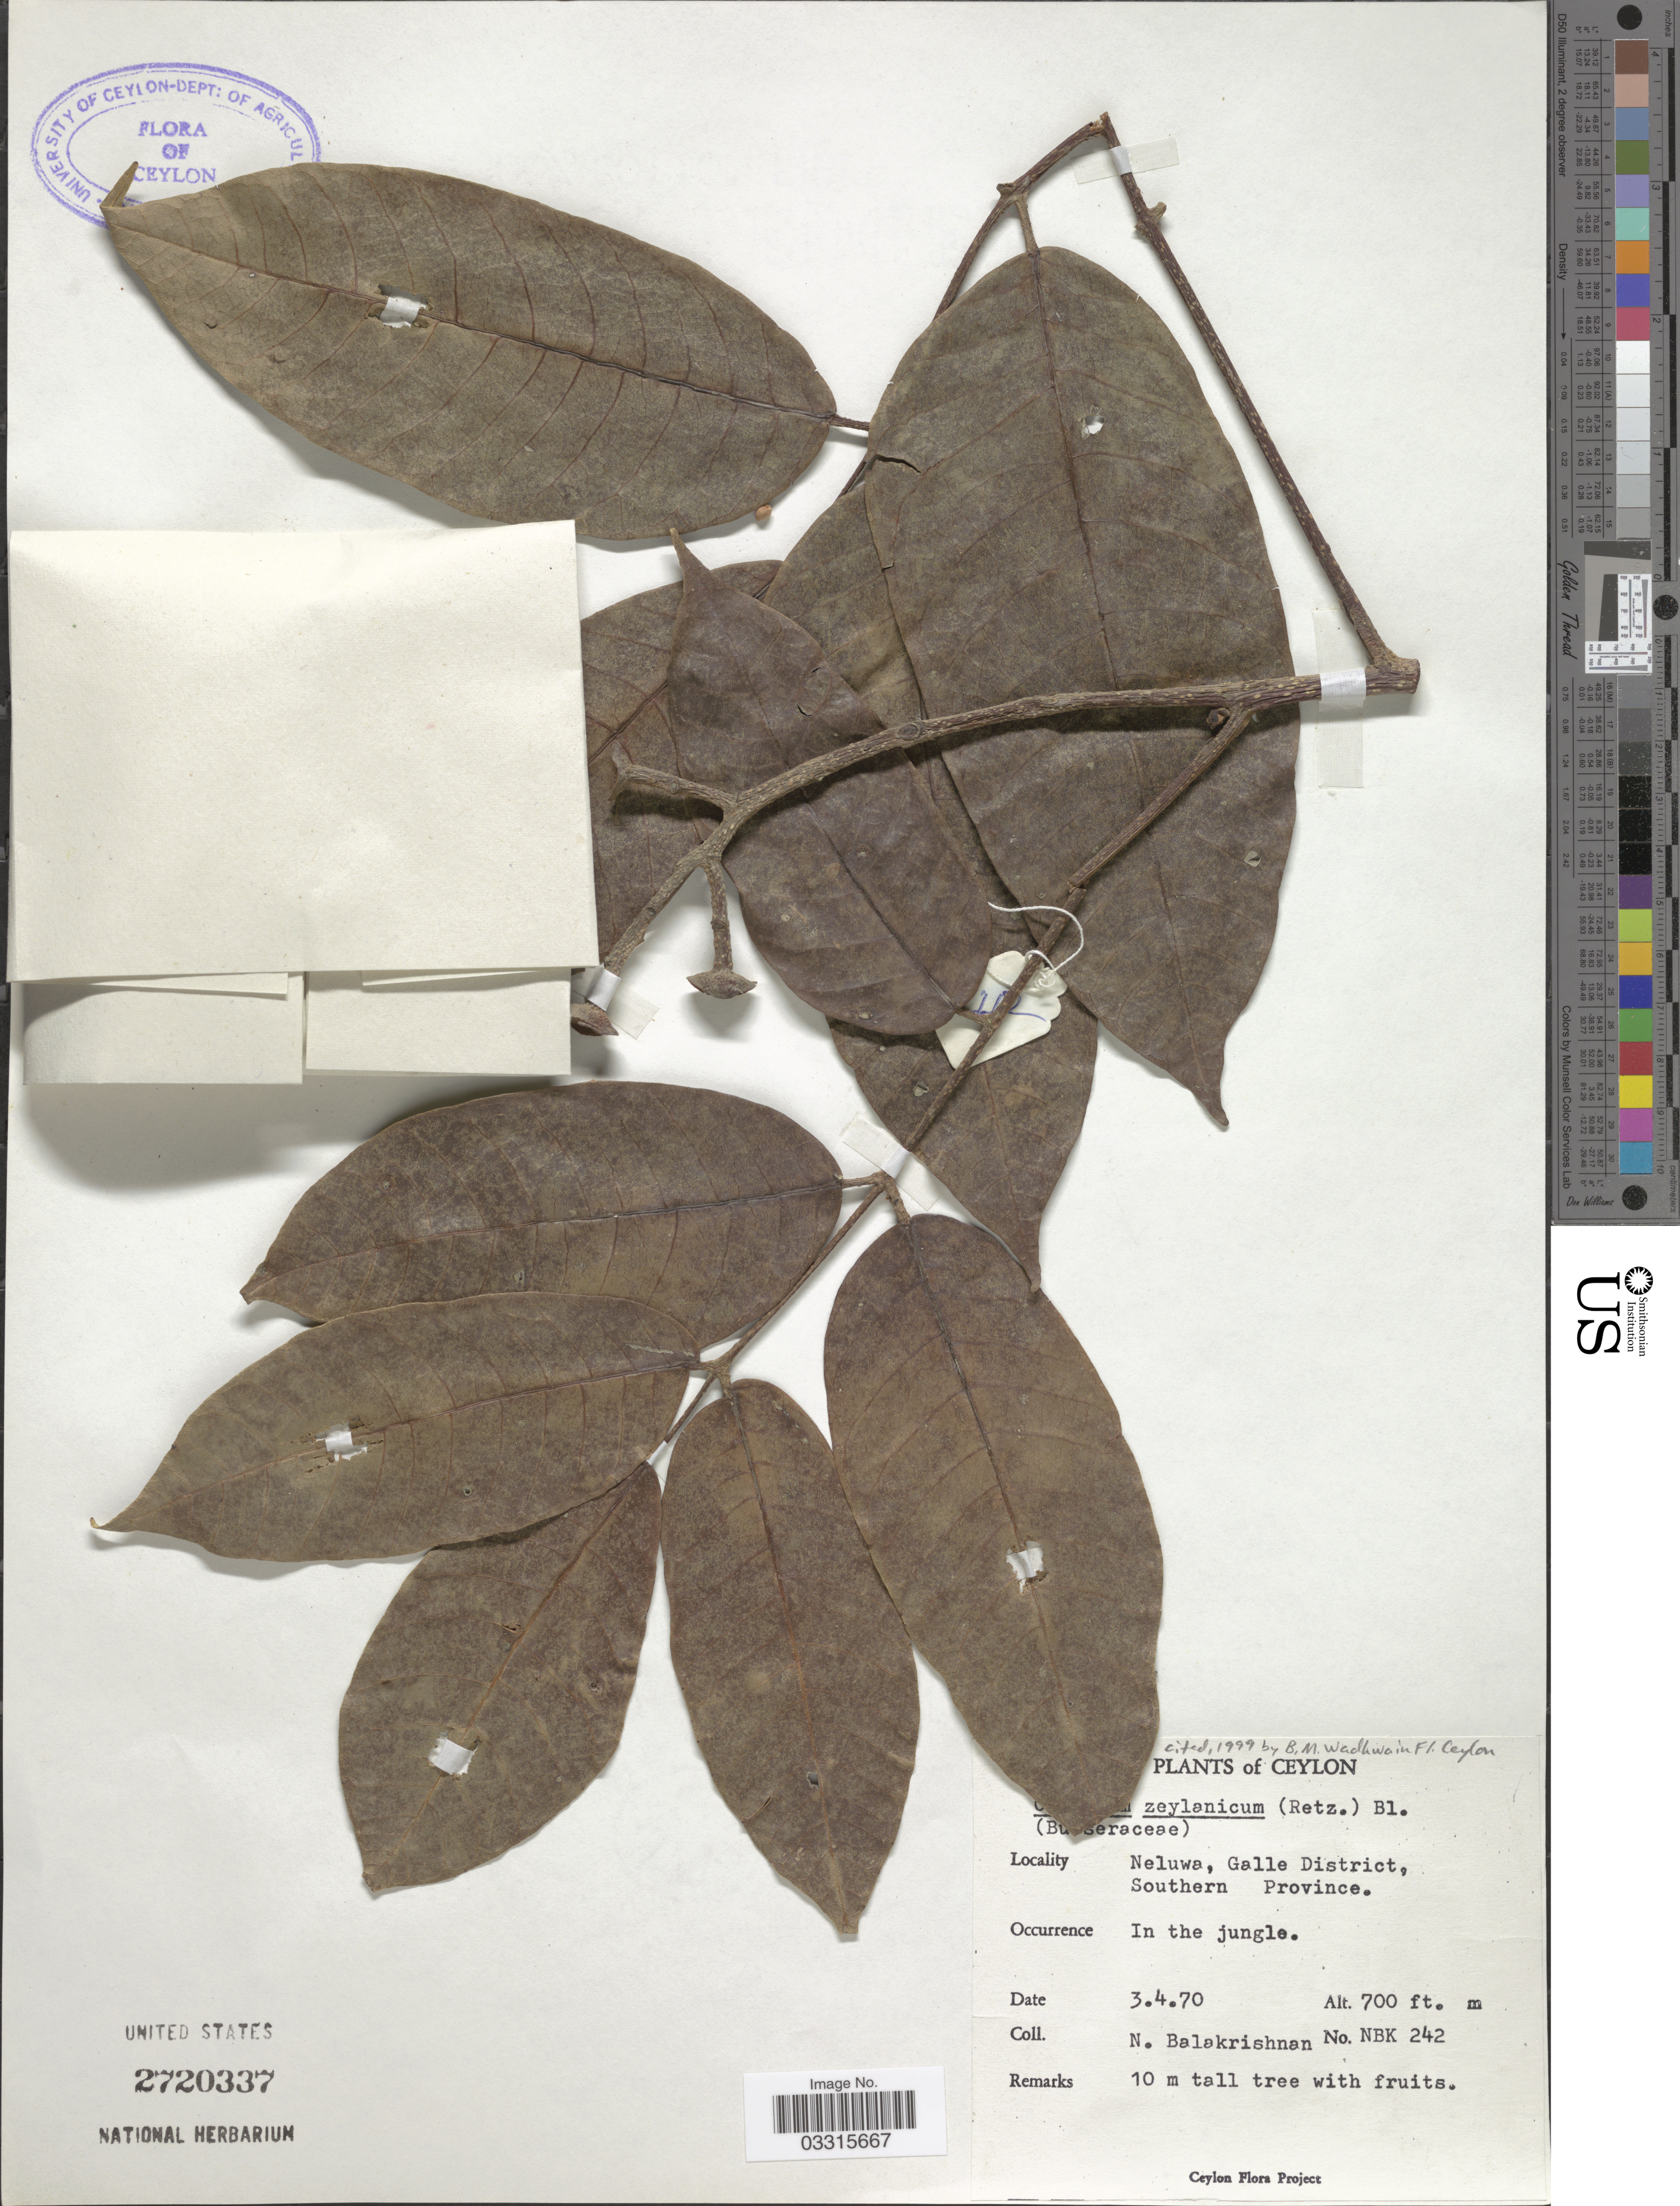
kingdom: Plantae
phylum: Tracheophyta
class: Magnoliopsida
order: Sapindales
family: Burseraceae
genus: Canarium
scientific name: Canarium zeylanicum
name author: (Retz.) Blume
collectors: N. Balakrishnan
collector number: NBK 242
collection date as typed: Transcribed d/m/y: 3/4/70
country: Sri Lanka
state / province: Southern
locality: Ceylon. Neluwa, Galle District.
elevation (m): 213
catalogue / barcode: US 2720337